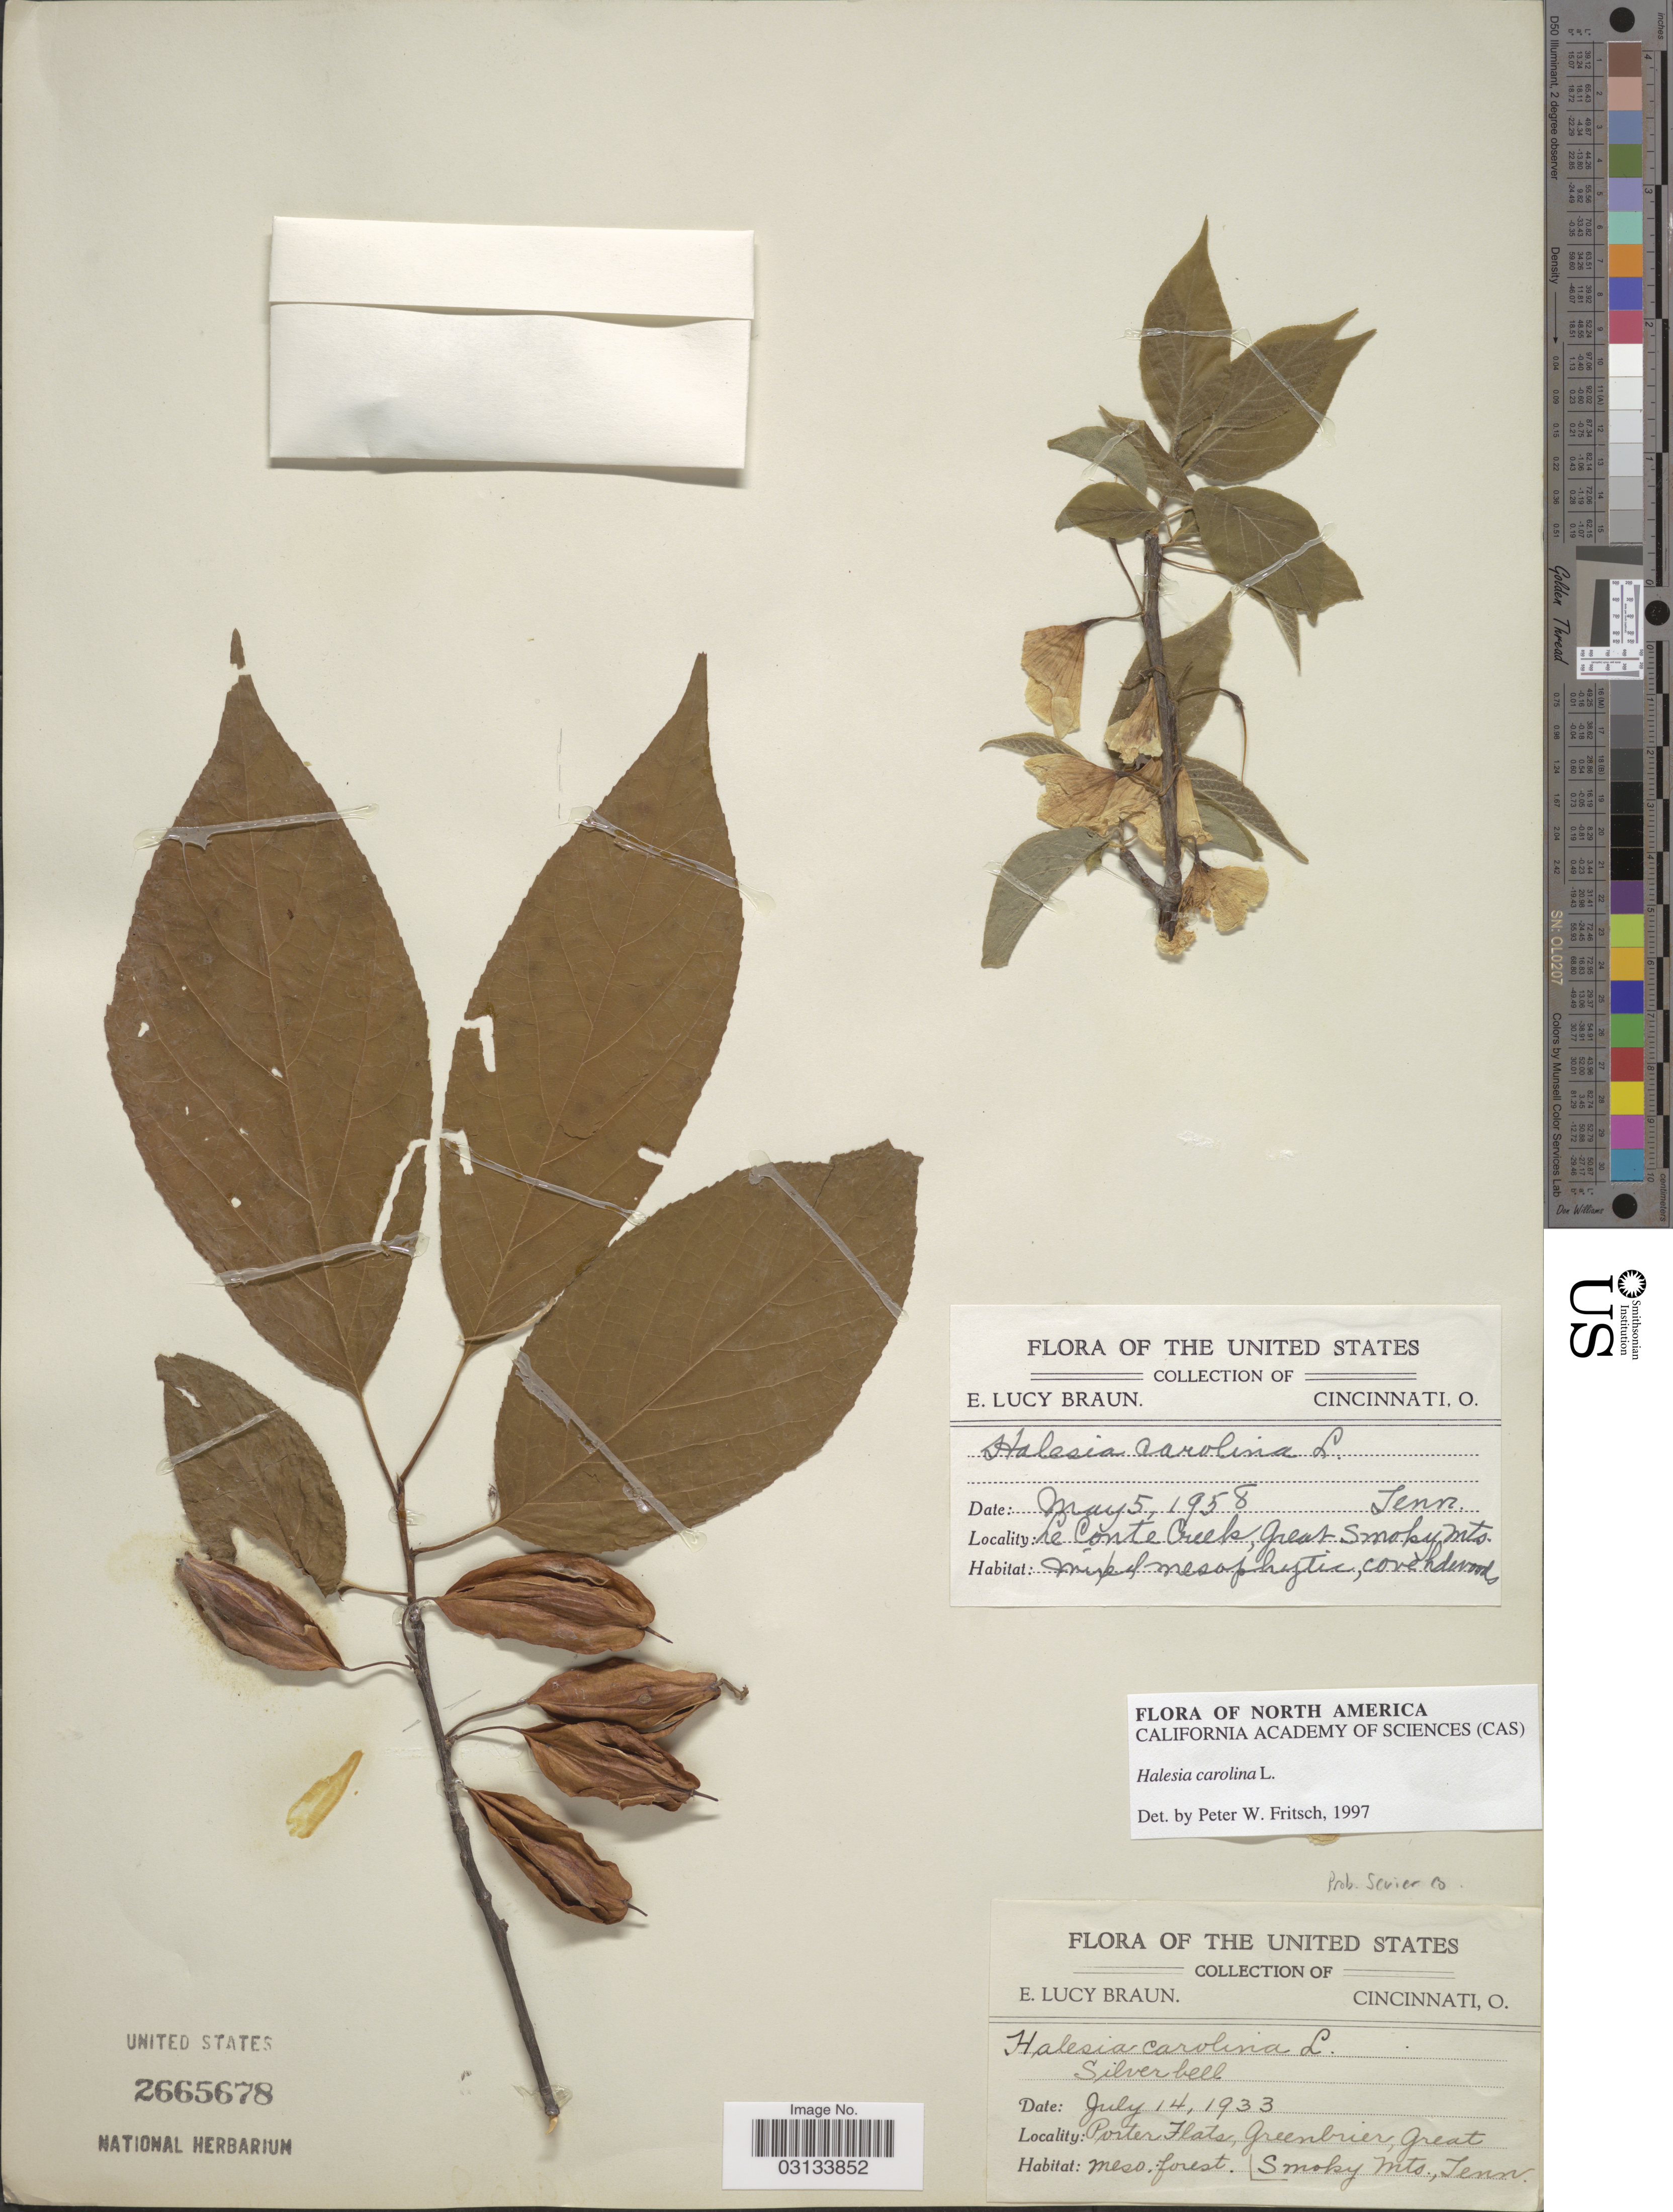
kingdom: Plantae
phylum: Tracheophyta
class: Magnoliopsida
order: Ericales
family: Styracaceae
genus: Halesia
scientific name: Halesia carolina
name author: L.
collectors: E. L. Braun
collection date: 1933-07-14/1958-05-05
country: United States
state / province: Tennessee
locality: Tenn. Le Conte Creek, Great Smoky Mts. Sevier Co. Porter Flats, Greenbrier, Great Smoky Mts.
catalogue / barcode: US 2665678